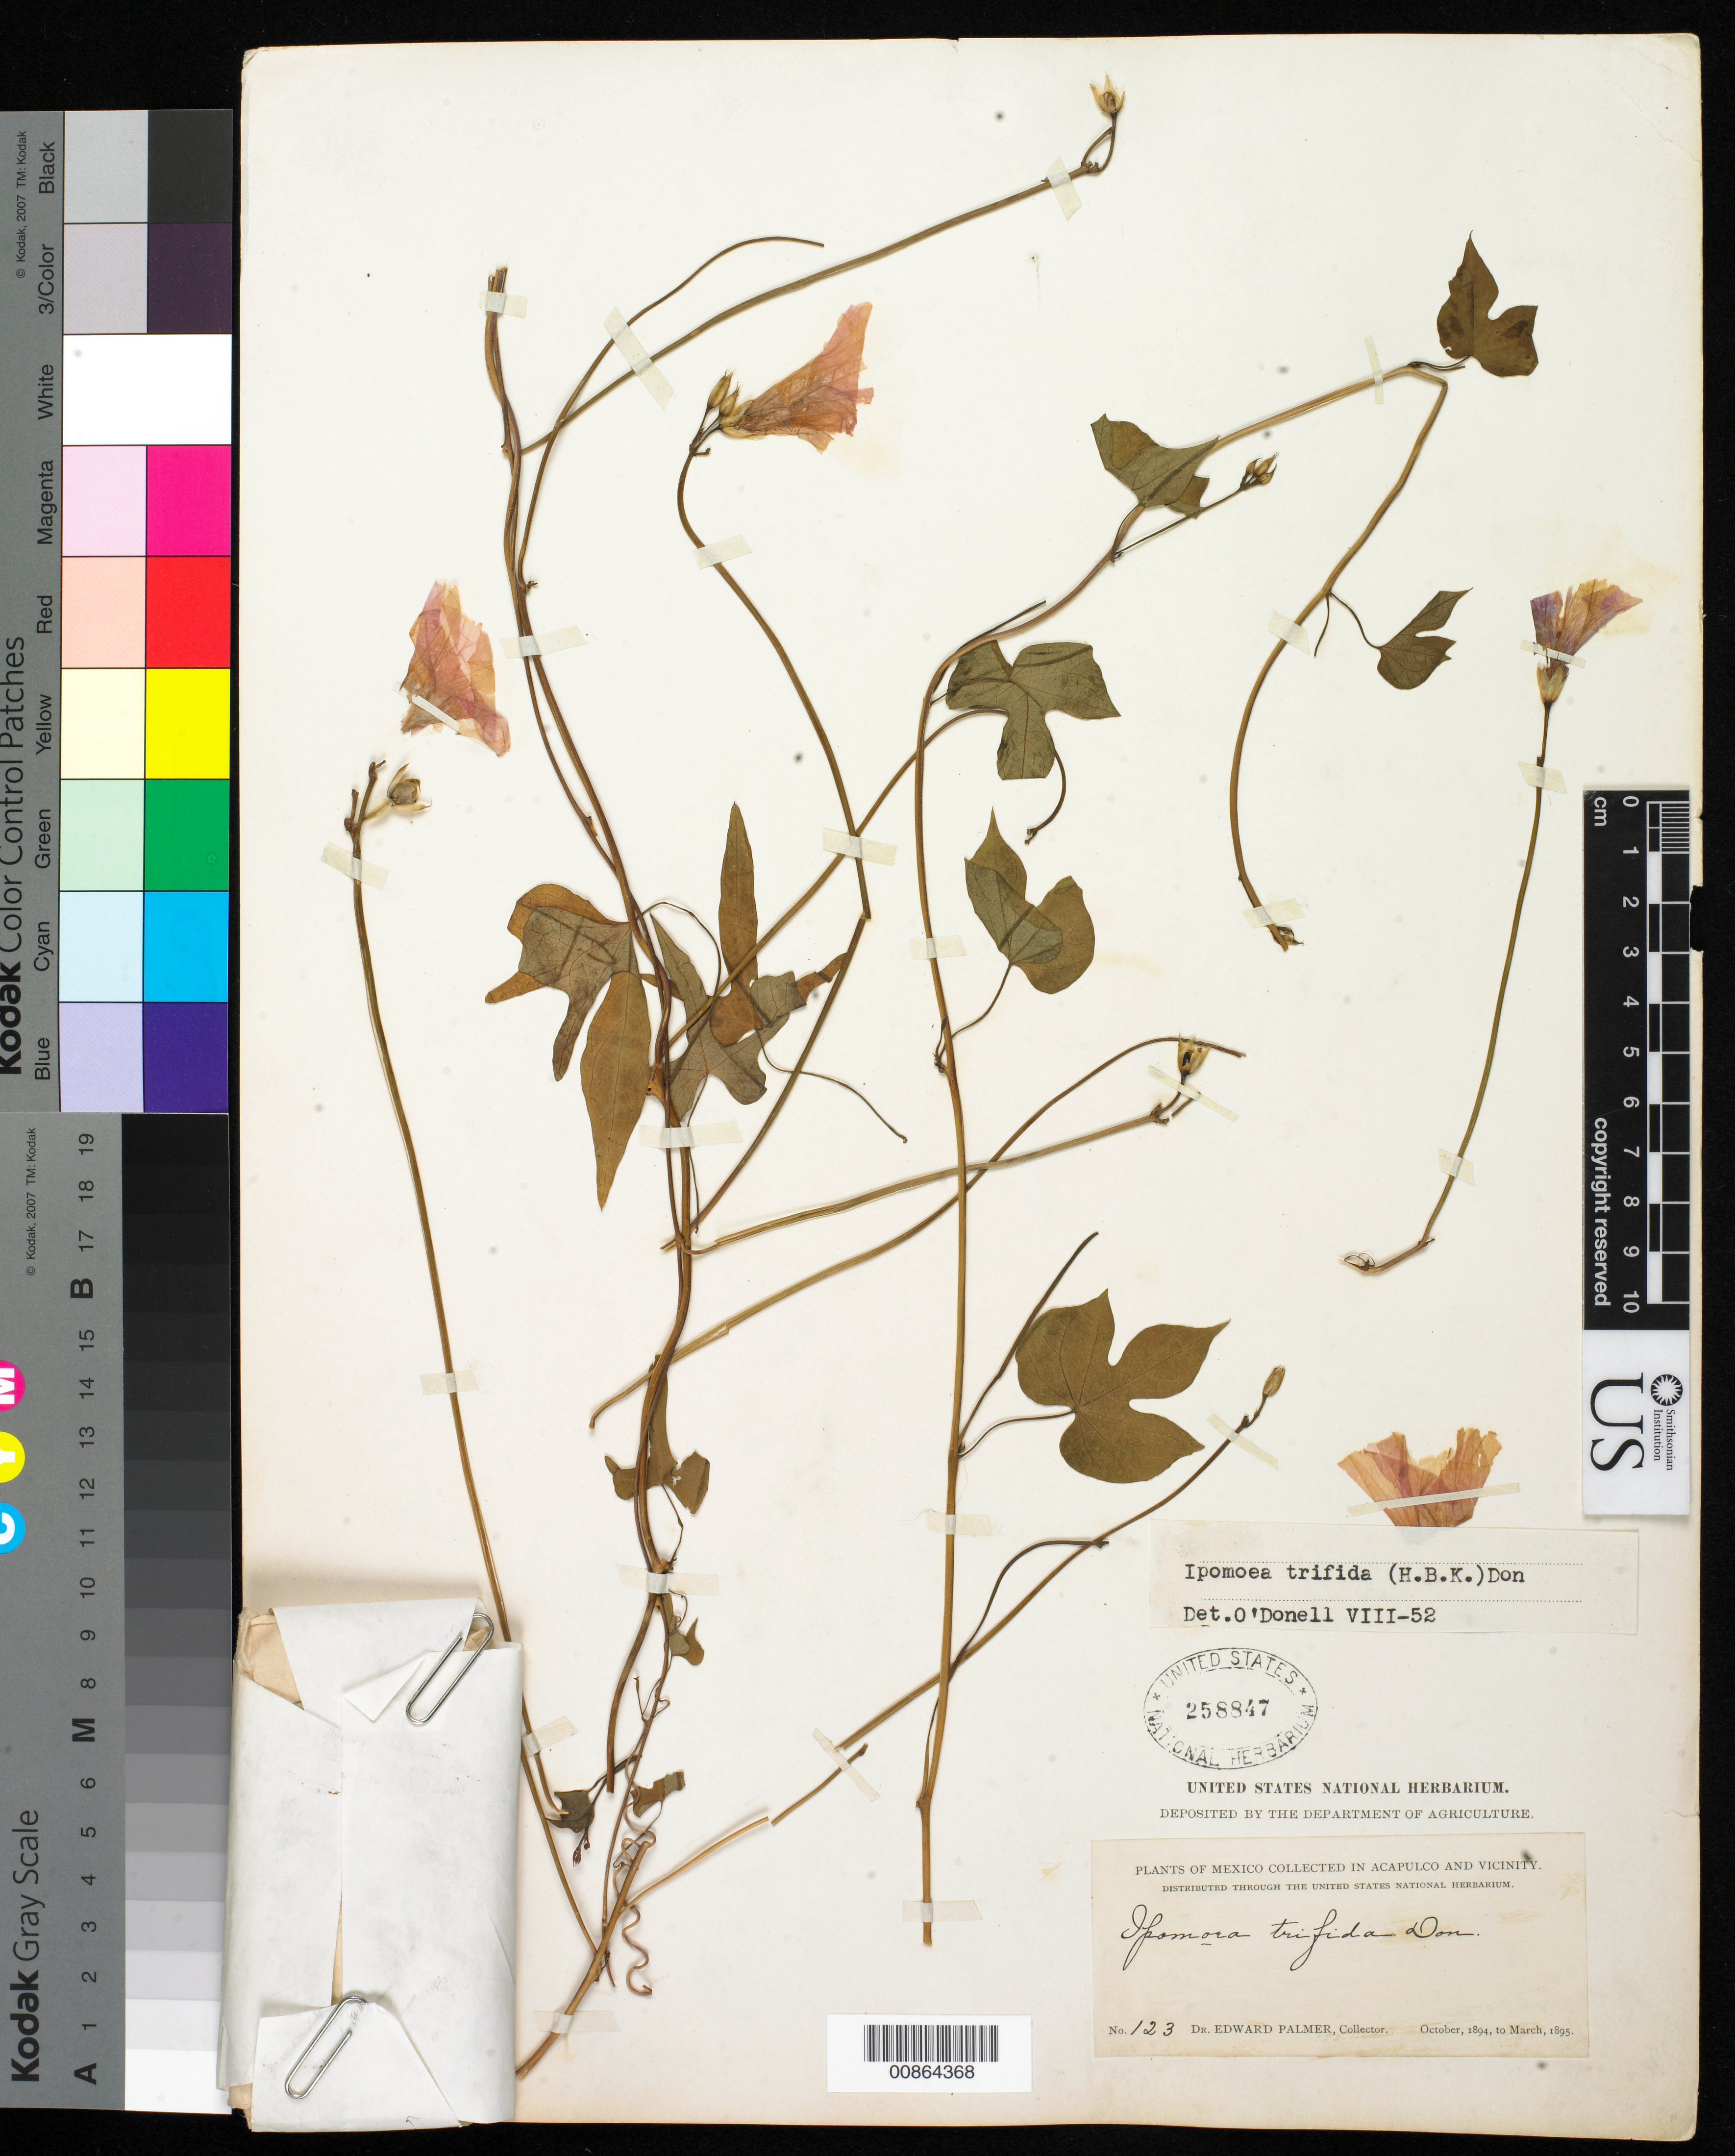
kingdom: Plantae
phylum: Tracheophyta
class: Magnoliopsida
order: Solanales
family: Convolvulaceae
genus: Ipomoea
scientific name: Ipomoea trifida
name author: (Kunth) G. Don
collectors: E. Palmer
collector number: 123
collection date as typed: Oct 1894 to -- Mar 1895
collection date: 1894-10/1895-03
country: Mexico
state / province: Guerrero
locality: Acapulco, Guerrero and vicinity.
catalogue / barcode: US 258847